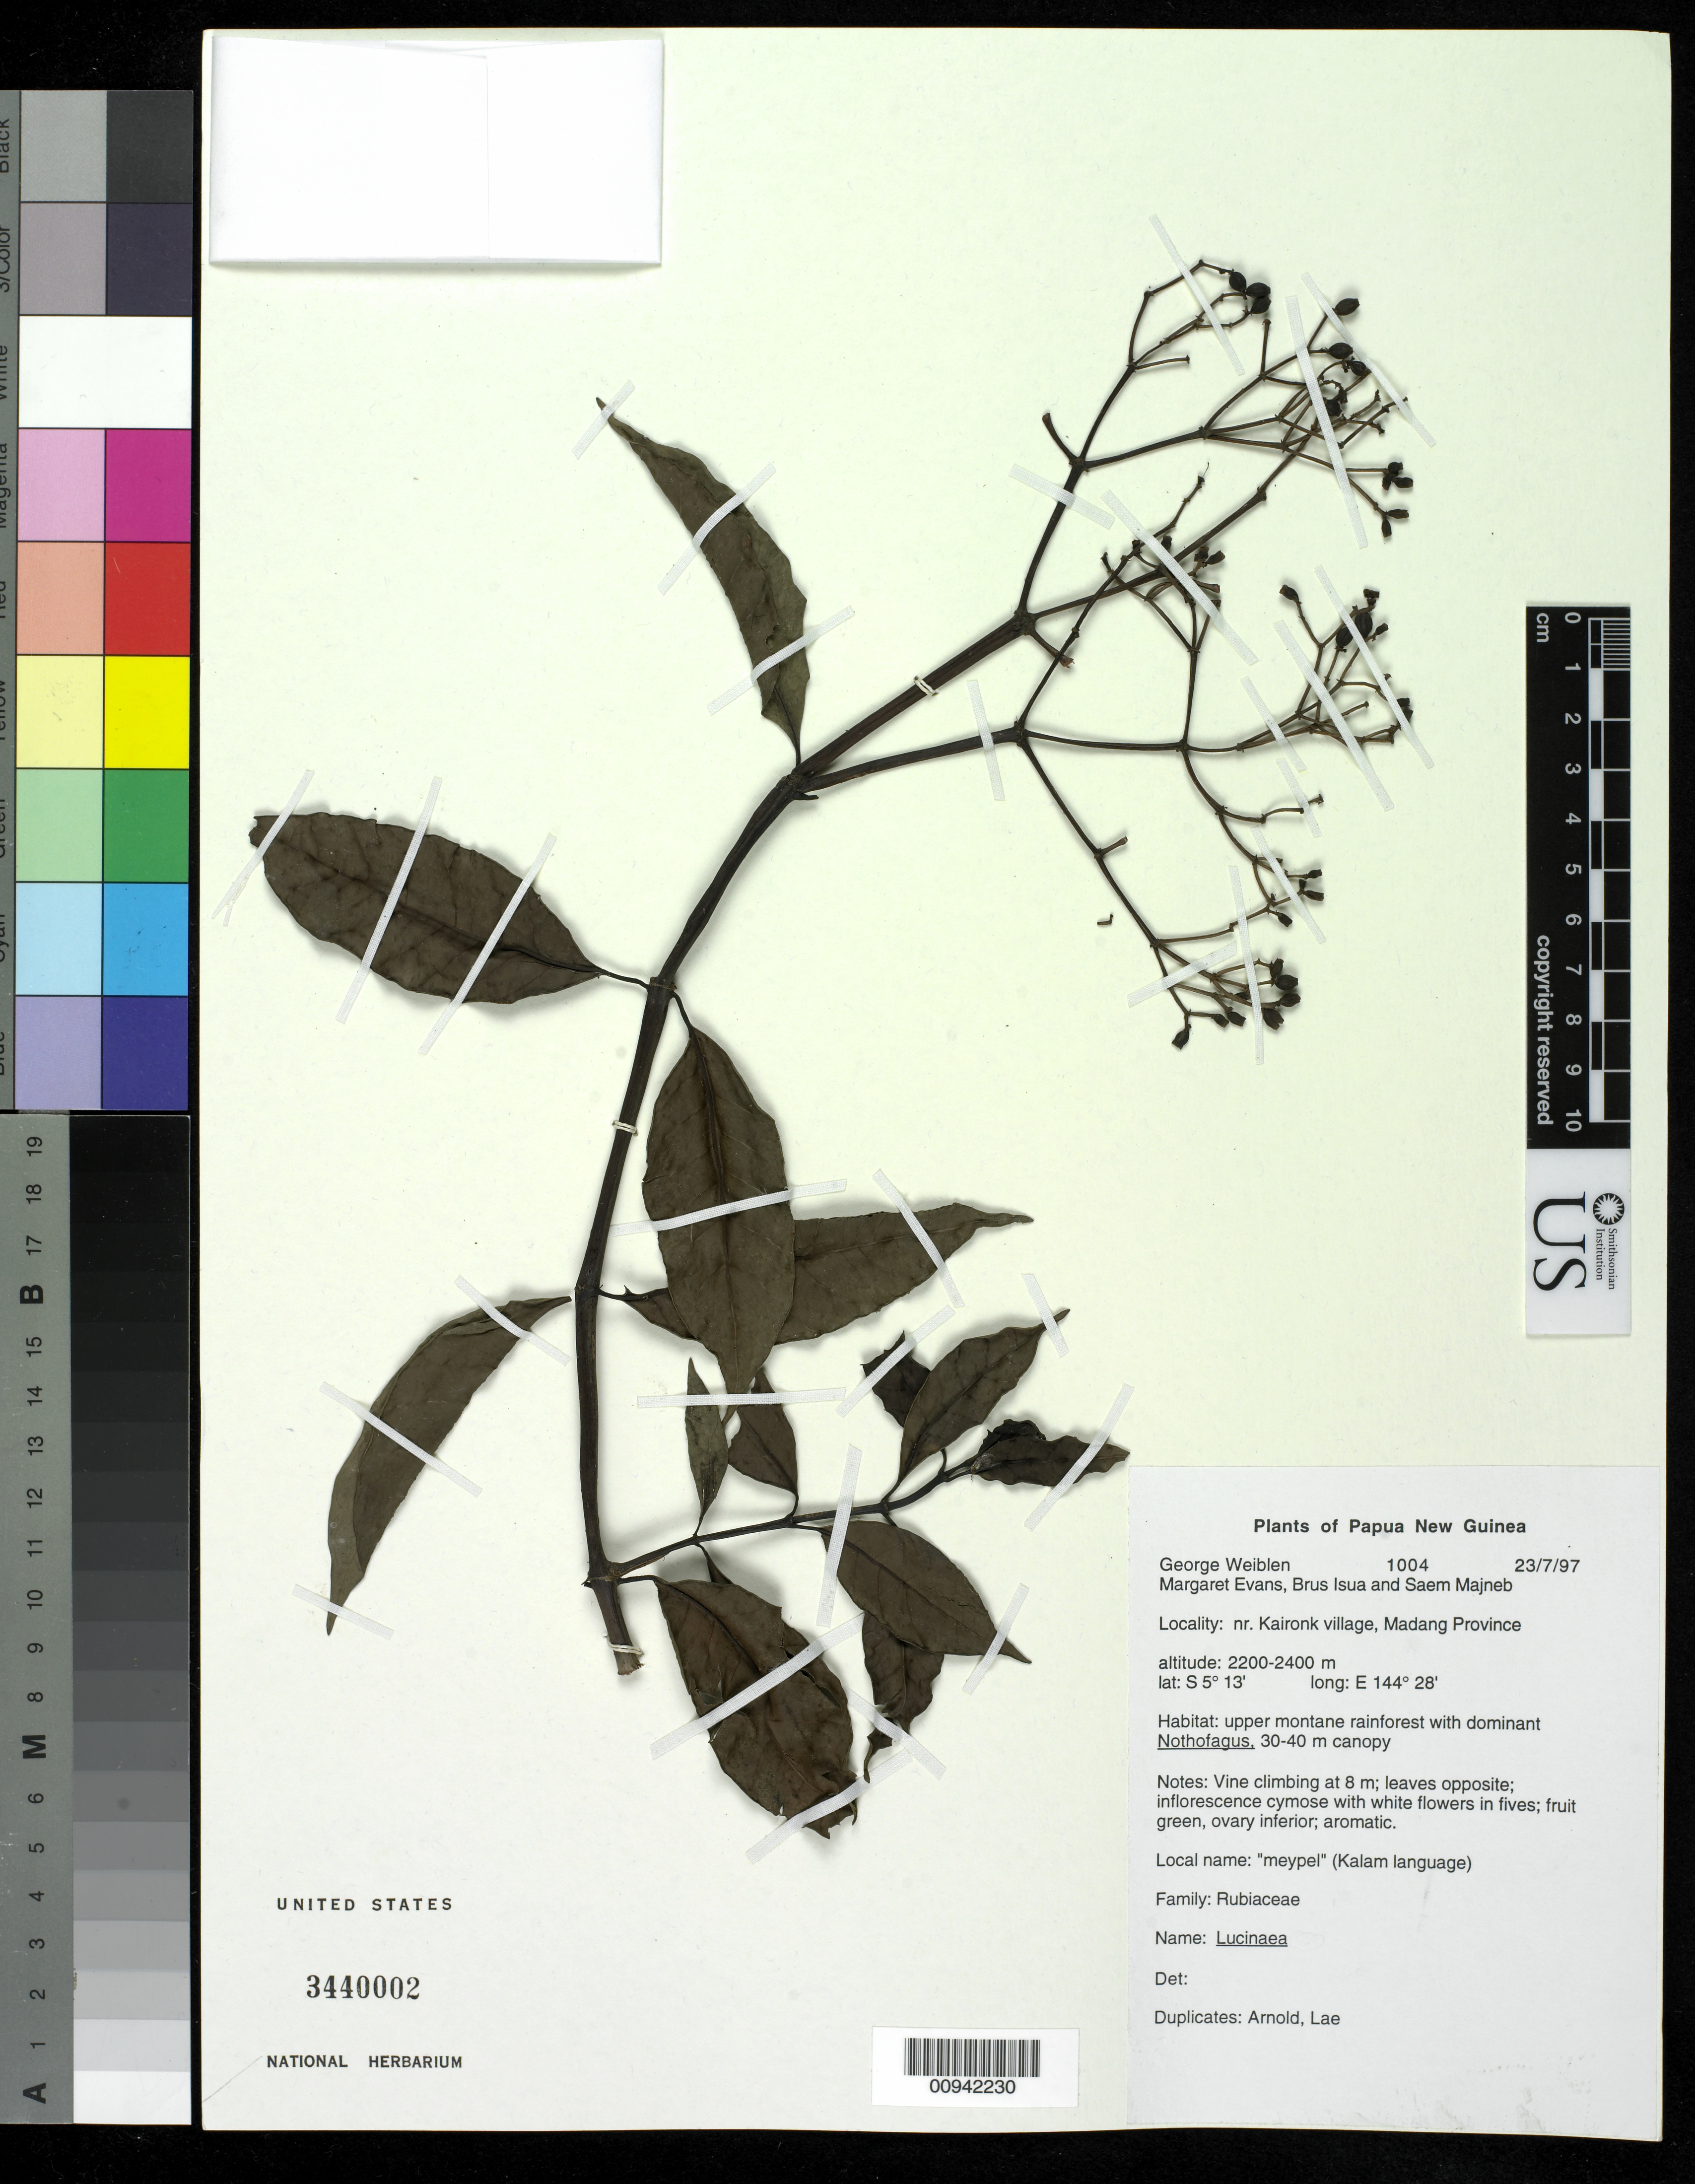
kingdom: Plantae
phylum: Tracheophyta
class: Magnoliopsida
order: Gentianales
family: Rubiaceae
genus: Schradera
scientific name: Schradera sp.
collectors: G. D. Weiblen, Marg. Evans, B. Isua & S. Majneb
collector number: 1004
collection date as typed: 23 Jul 1997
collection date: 1997-07-23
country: Papua New Guinea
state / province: Madang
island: New Guinea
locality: nr. Kaironk village, Madang Province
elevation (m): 2200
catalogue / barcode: US 3440002